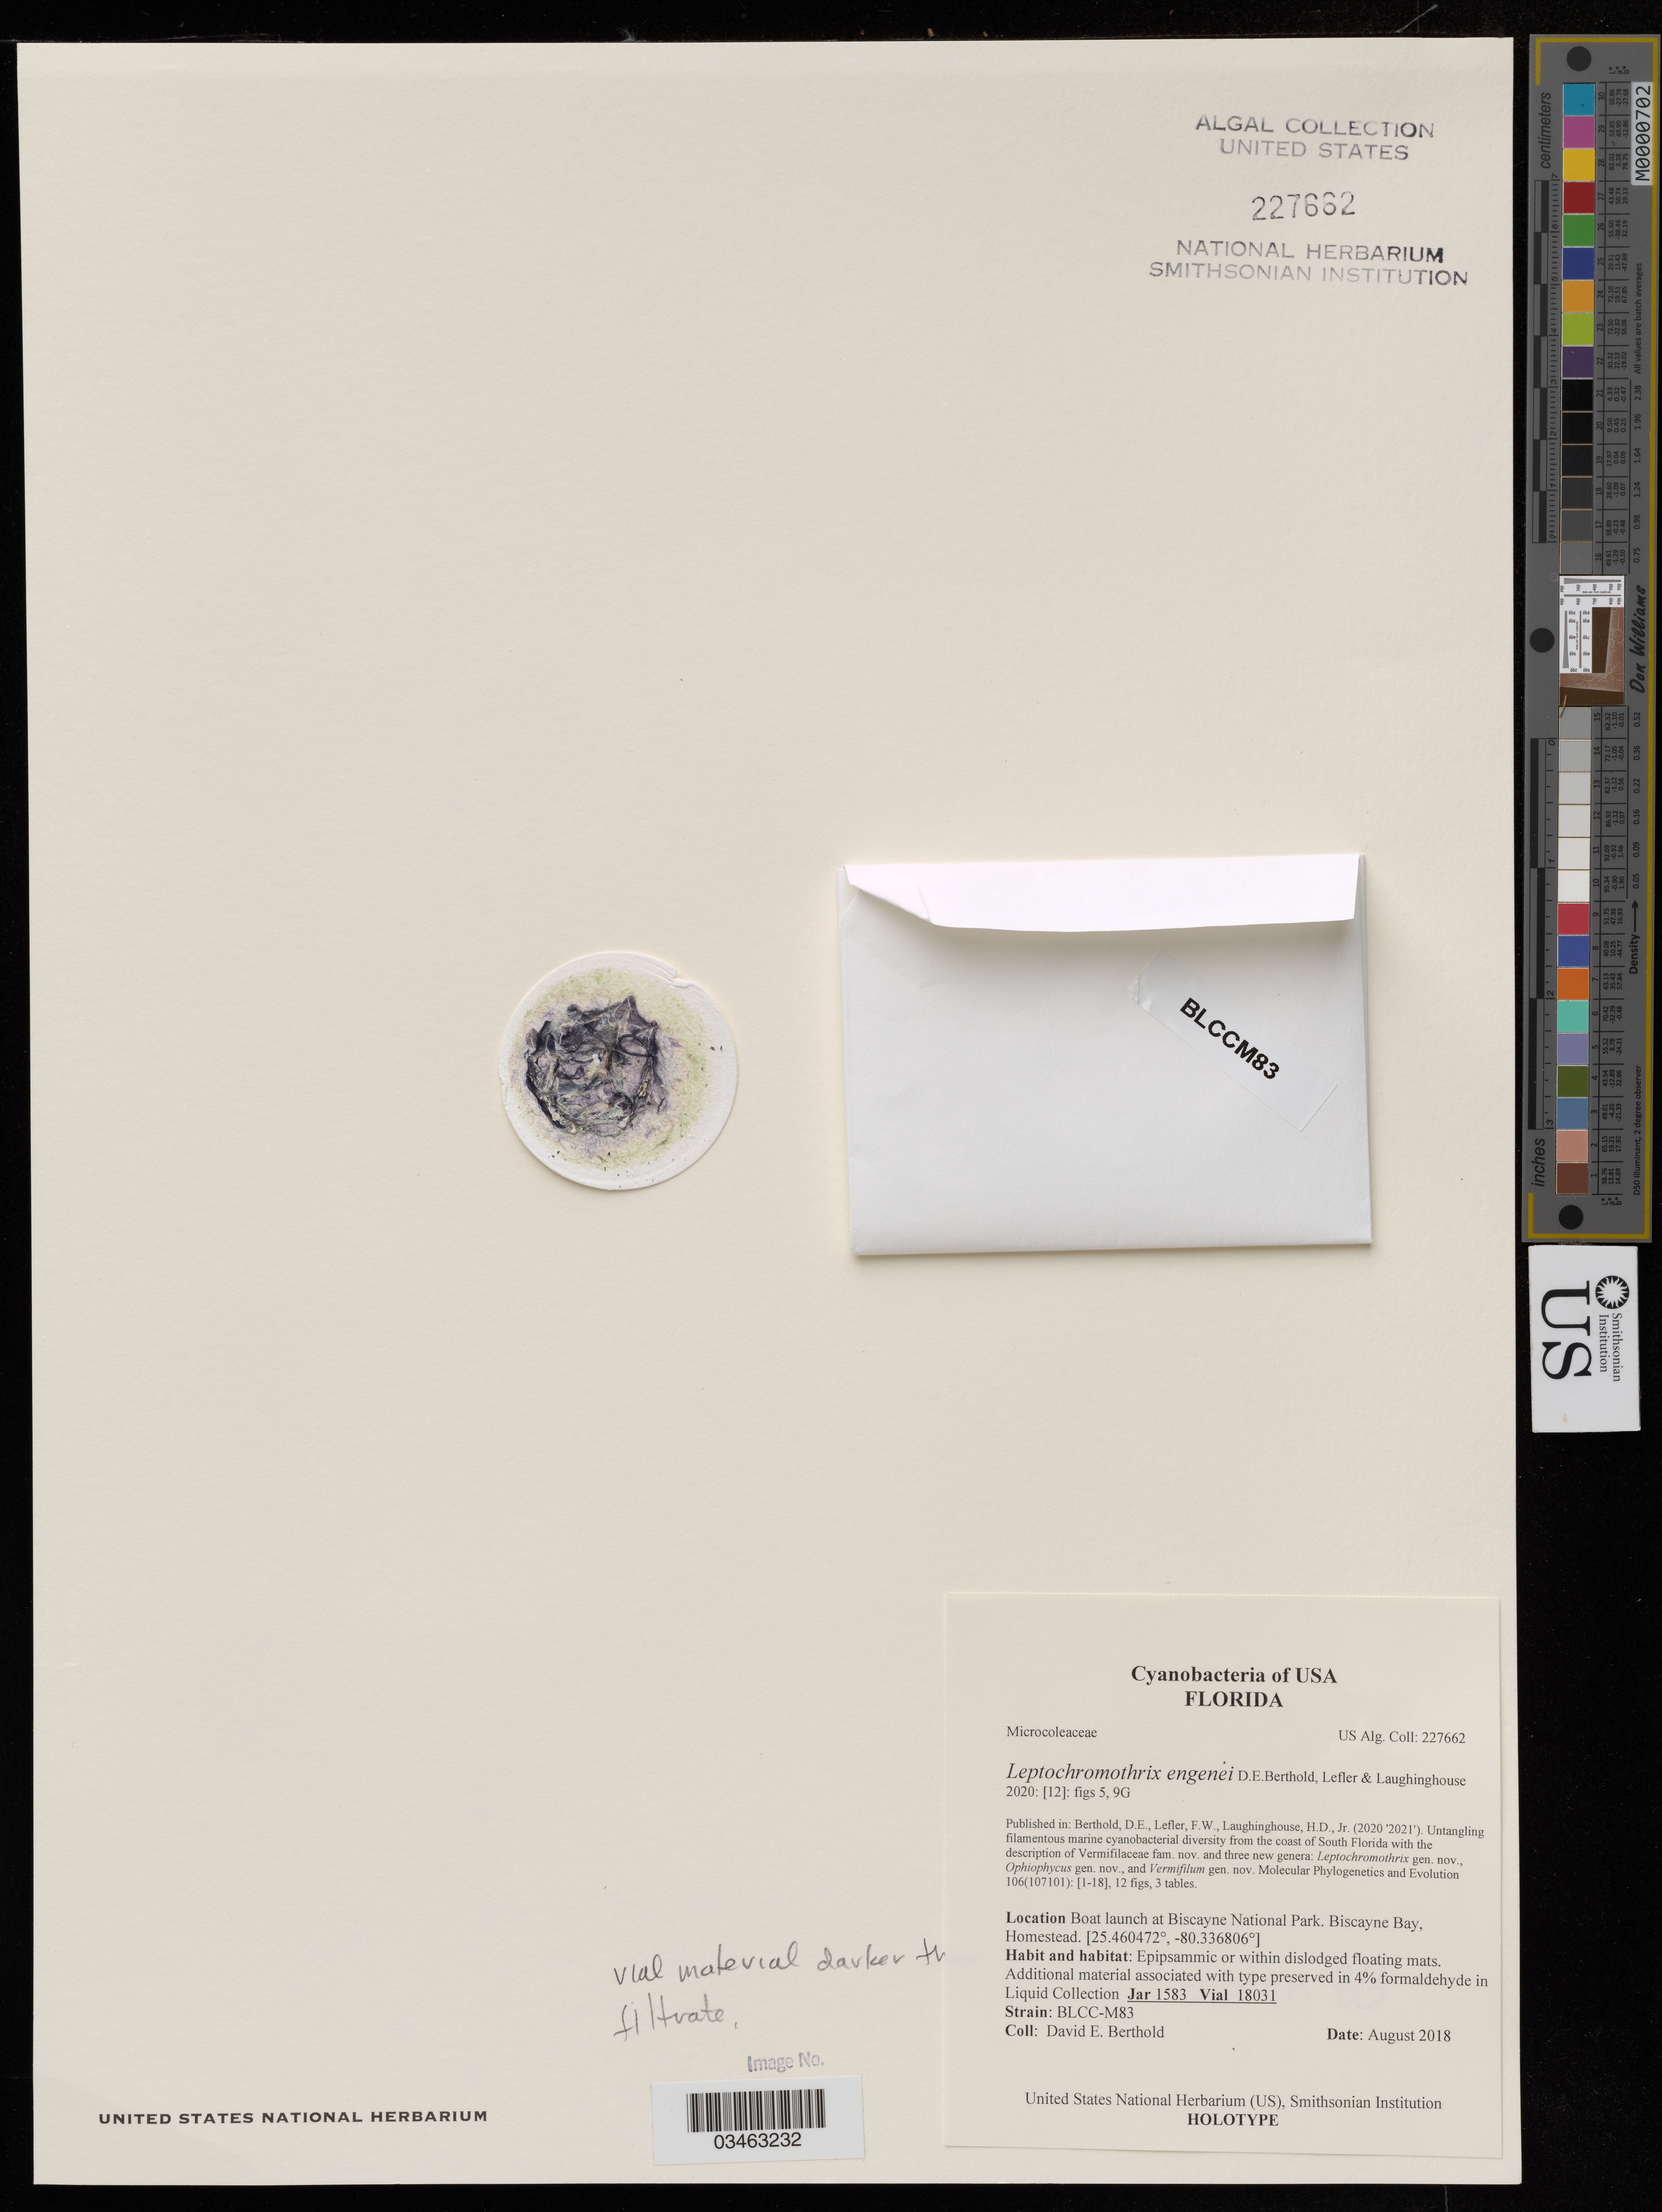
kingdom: Bacteria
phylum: Cyanobacteria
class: Cyanobacteriia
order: Cyanobacteriales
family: Microcoleaceae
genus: Leptochromothrix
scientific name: Leptochromothrix engenei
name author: D.E. Berthold et al.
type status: Holotype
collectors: D. Berthold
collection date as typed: August 2018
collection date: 2018-08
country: United States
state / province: Florida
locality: Boat launch in Biscayne National Park, Biscayne Bay, Homestead.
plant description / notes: Strain BLCC-M83.; Additional material associated with type preserved in 4% formaldehyde in Liquid Collection.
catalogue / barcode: US 227662